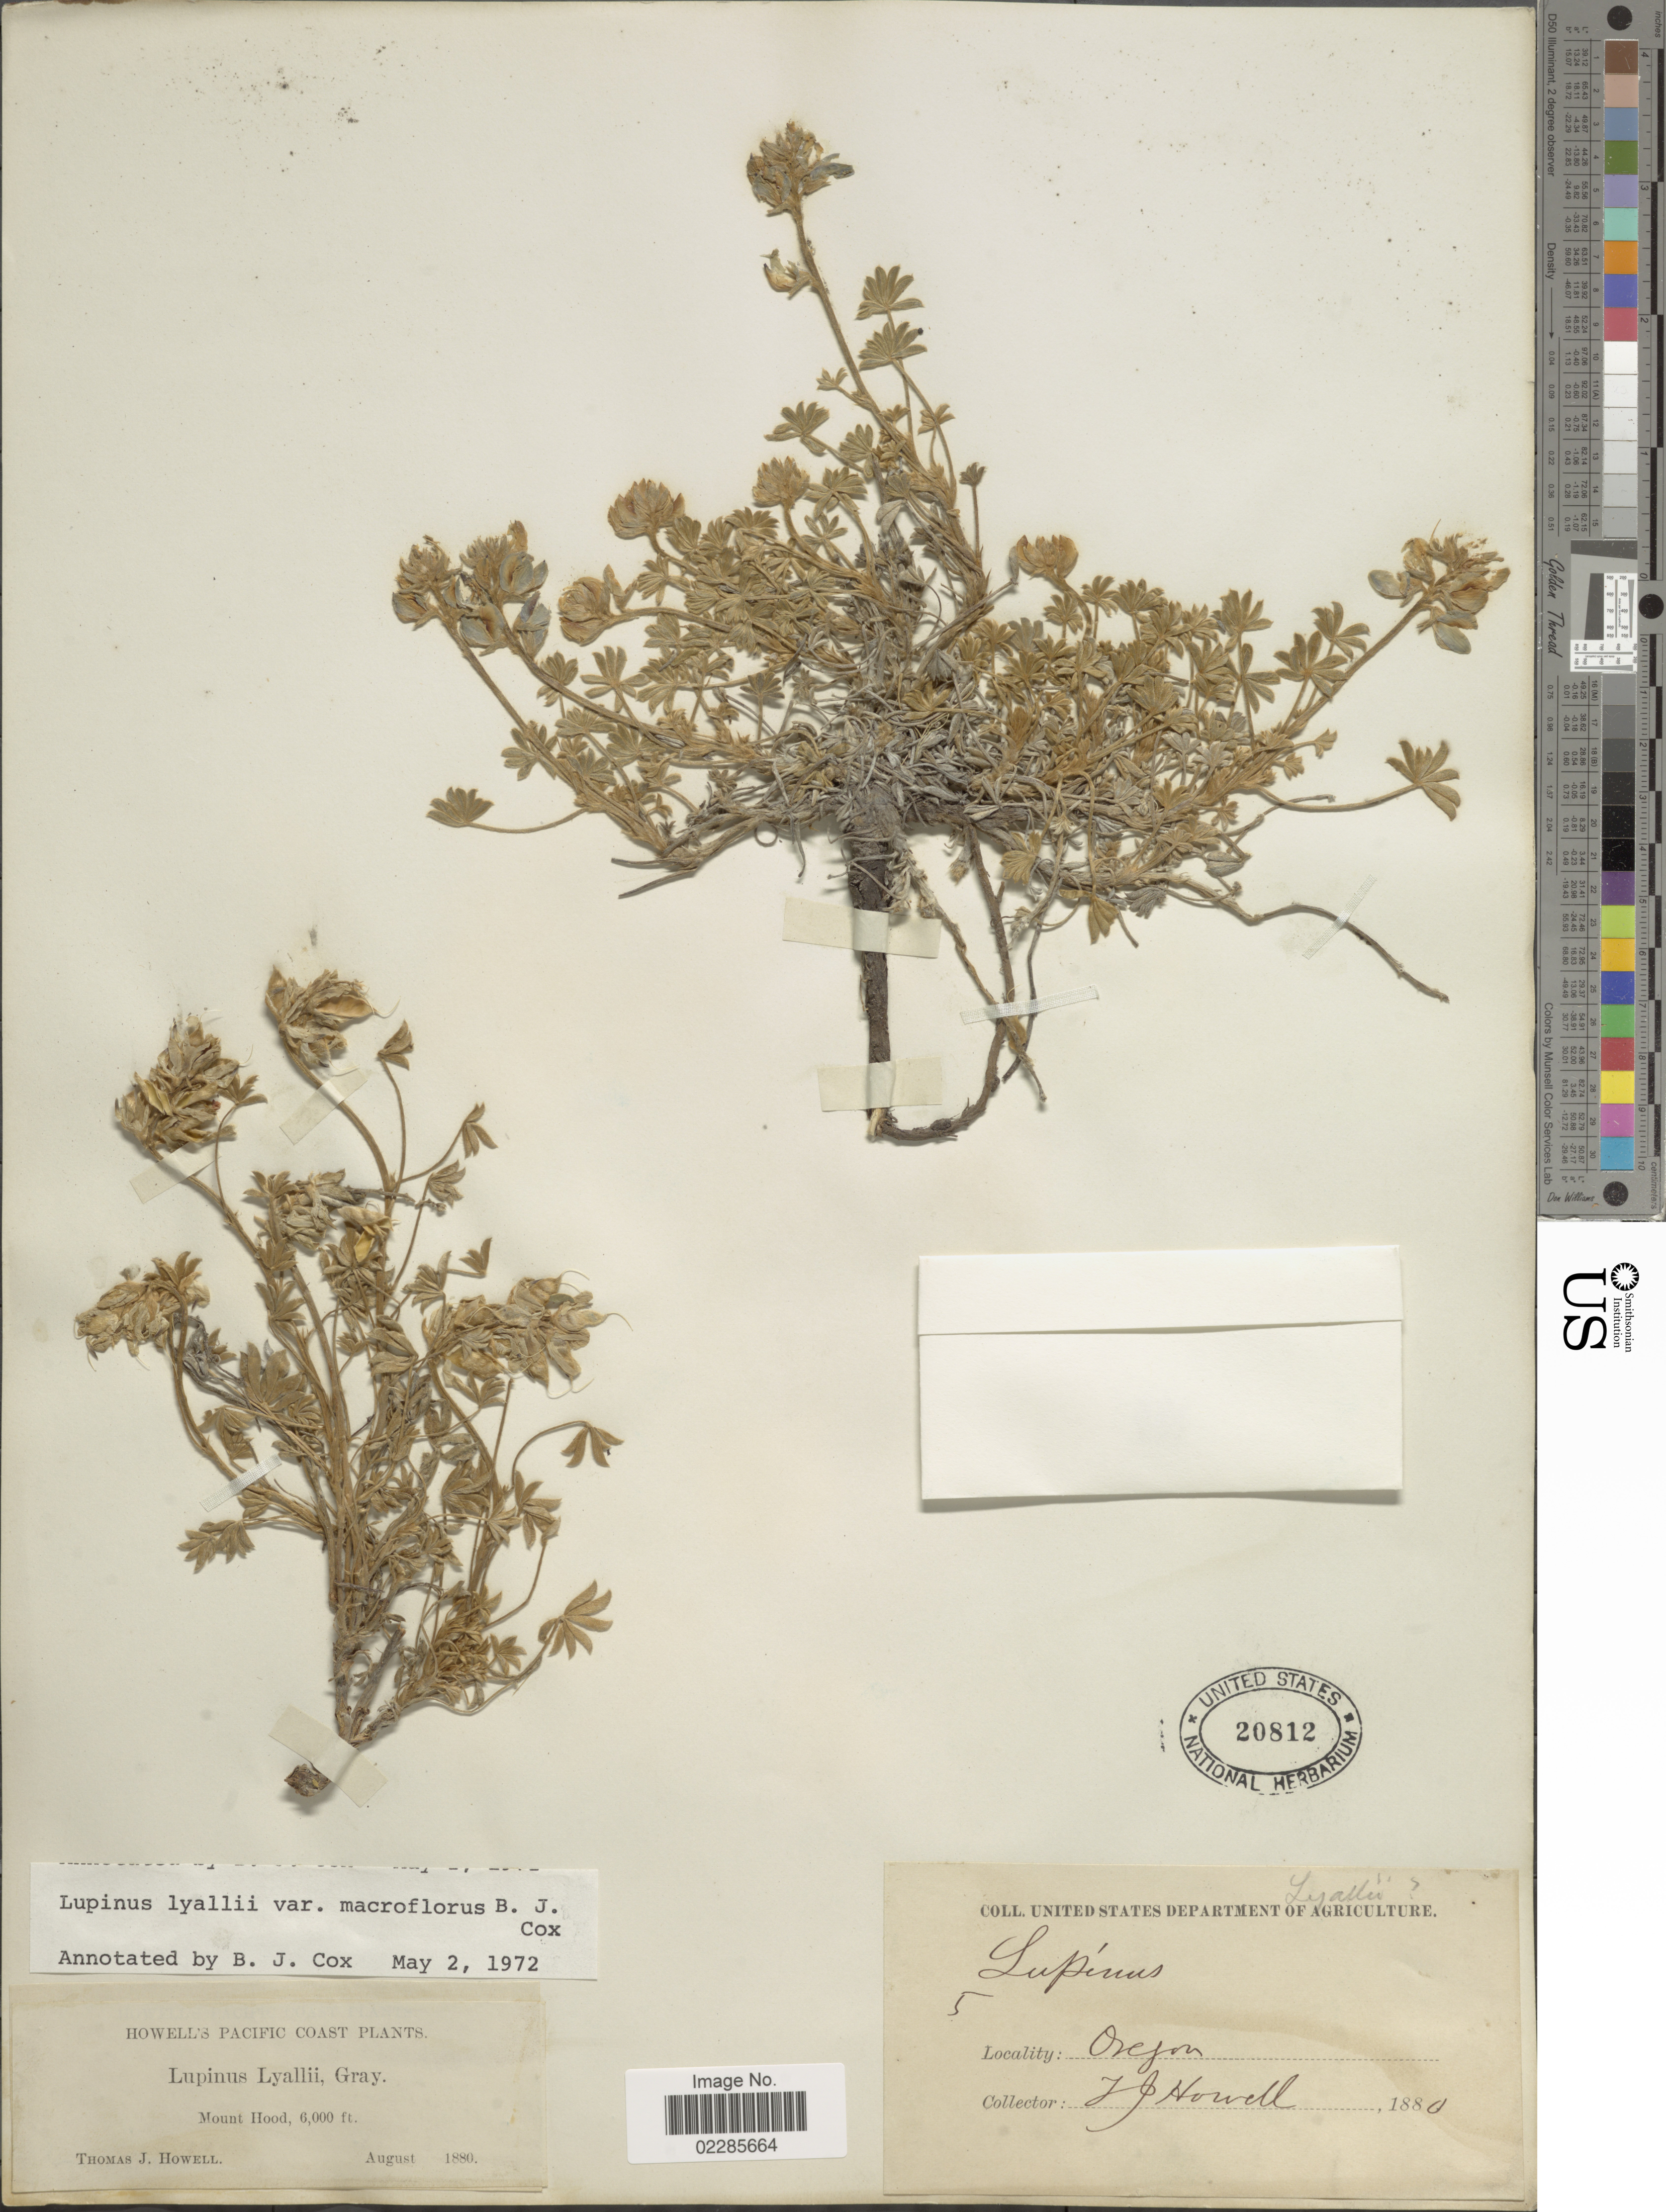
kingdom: Plantae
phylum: Tracheophyta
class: Magnoliopsida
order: Fabales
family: Fabaceae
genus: Lupinus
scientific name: Lupinus lyallii var. macroflorus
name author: B.J. Cox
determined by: Cox, B. J.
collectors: T. J. Howell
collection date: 1880-08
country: United States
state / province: Oregon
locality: Pacific Coast, Mount Hood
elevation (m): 1829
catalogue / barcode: US 20812